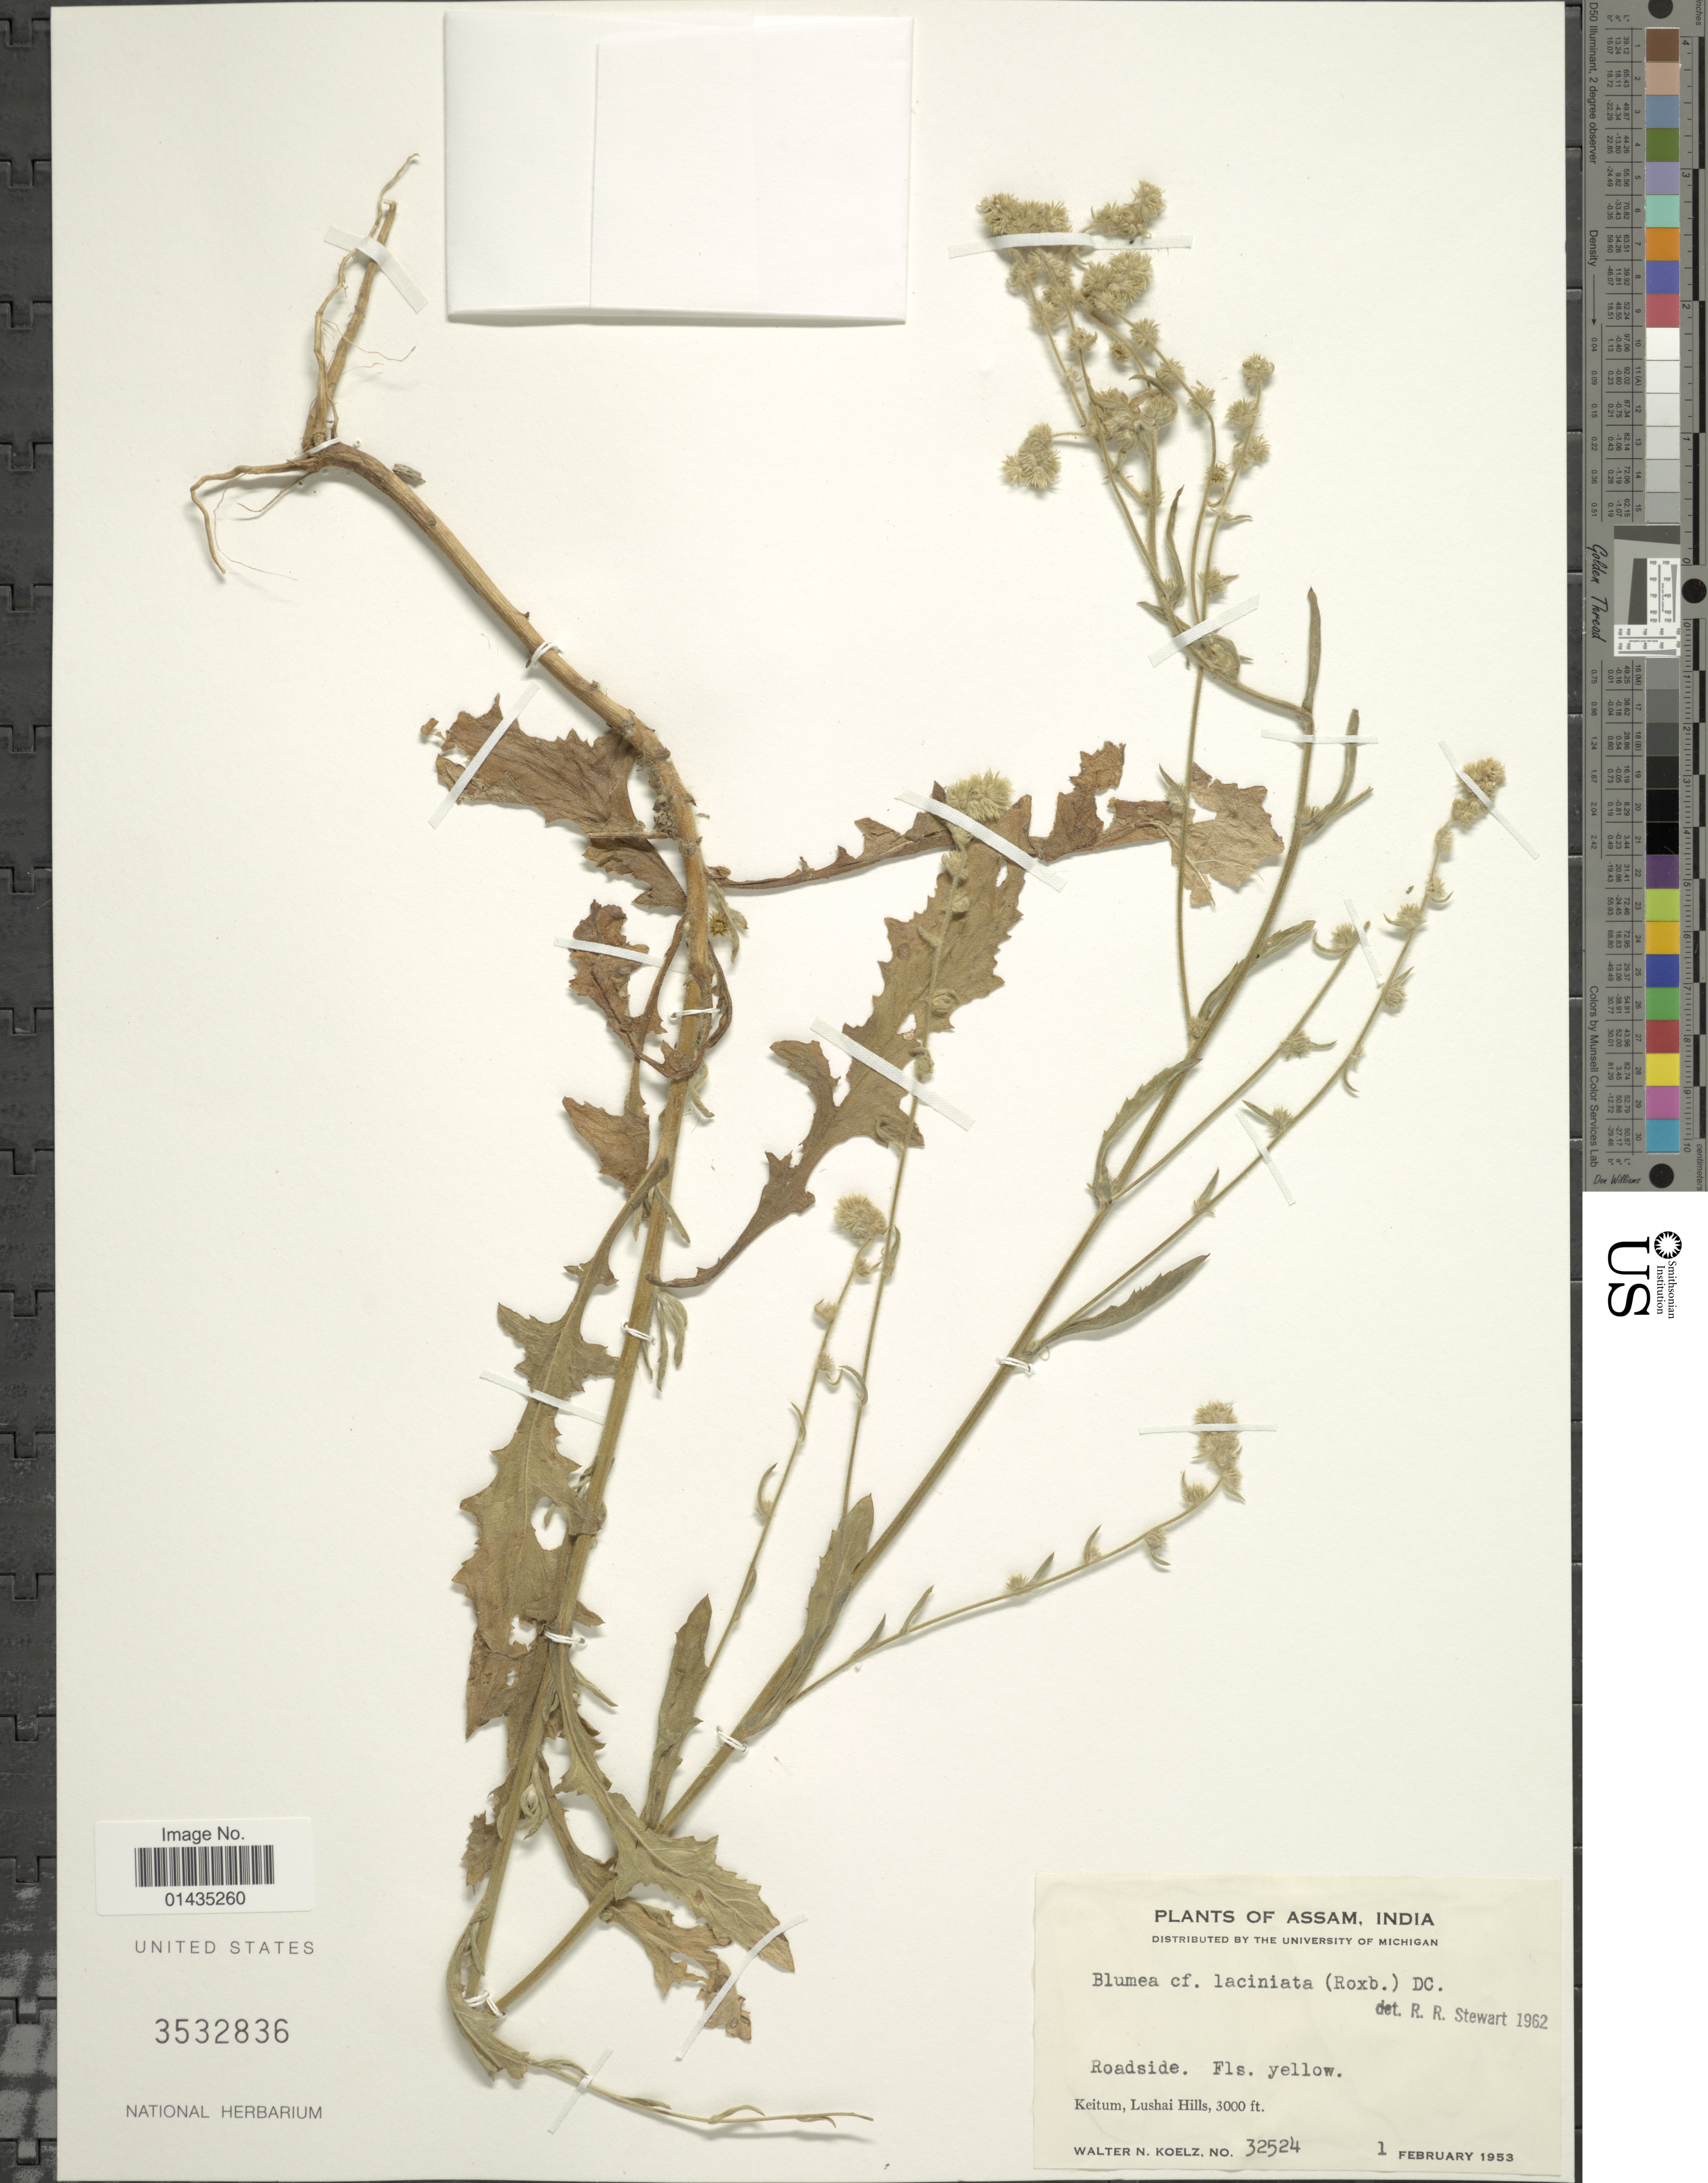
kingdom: Plantae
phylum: Tracheophyta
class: Magnoliopsida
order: Asterales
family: Asteraceae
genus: Blumea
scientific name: Blumea laciniata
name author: (Roxb.) DC.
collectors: W. N. Koelz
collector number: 32524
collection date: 1953-02-01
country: India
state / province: Assam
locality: Keitum, Lushai Hills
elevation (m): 914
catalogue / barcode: US 3532836